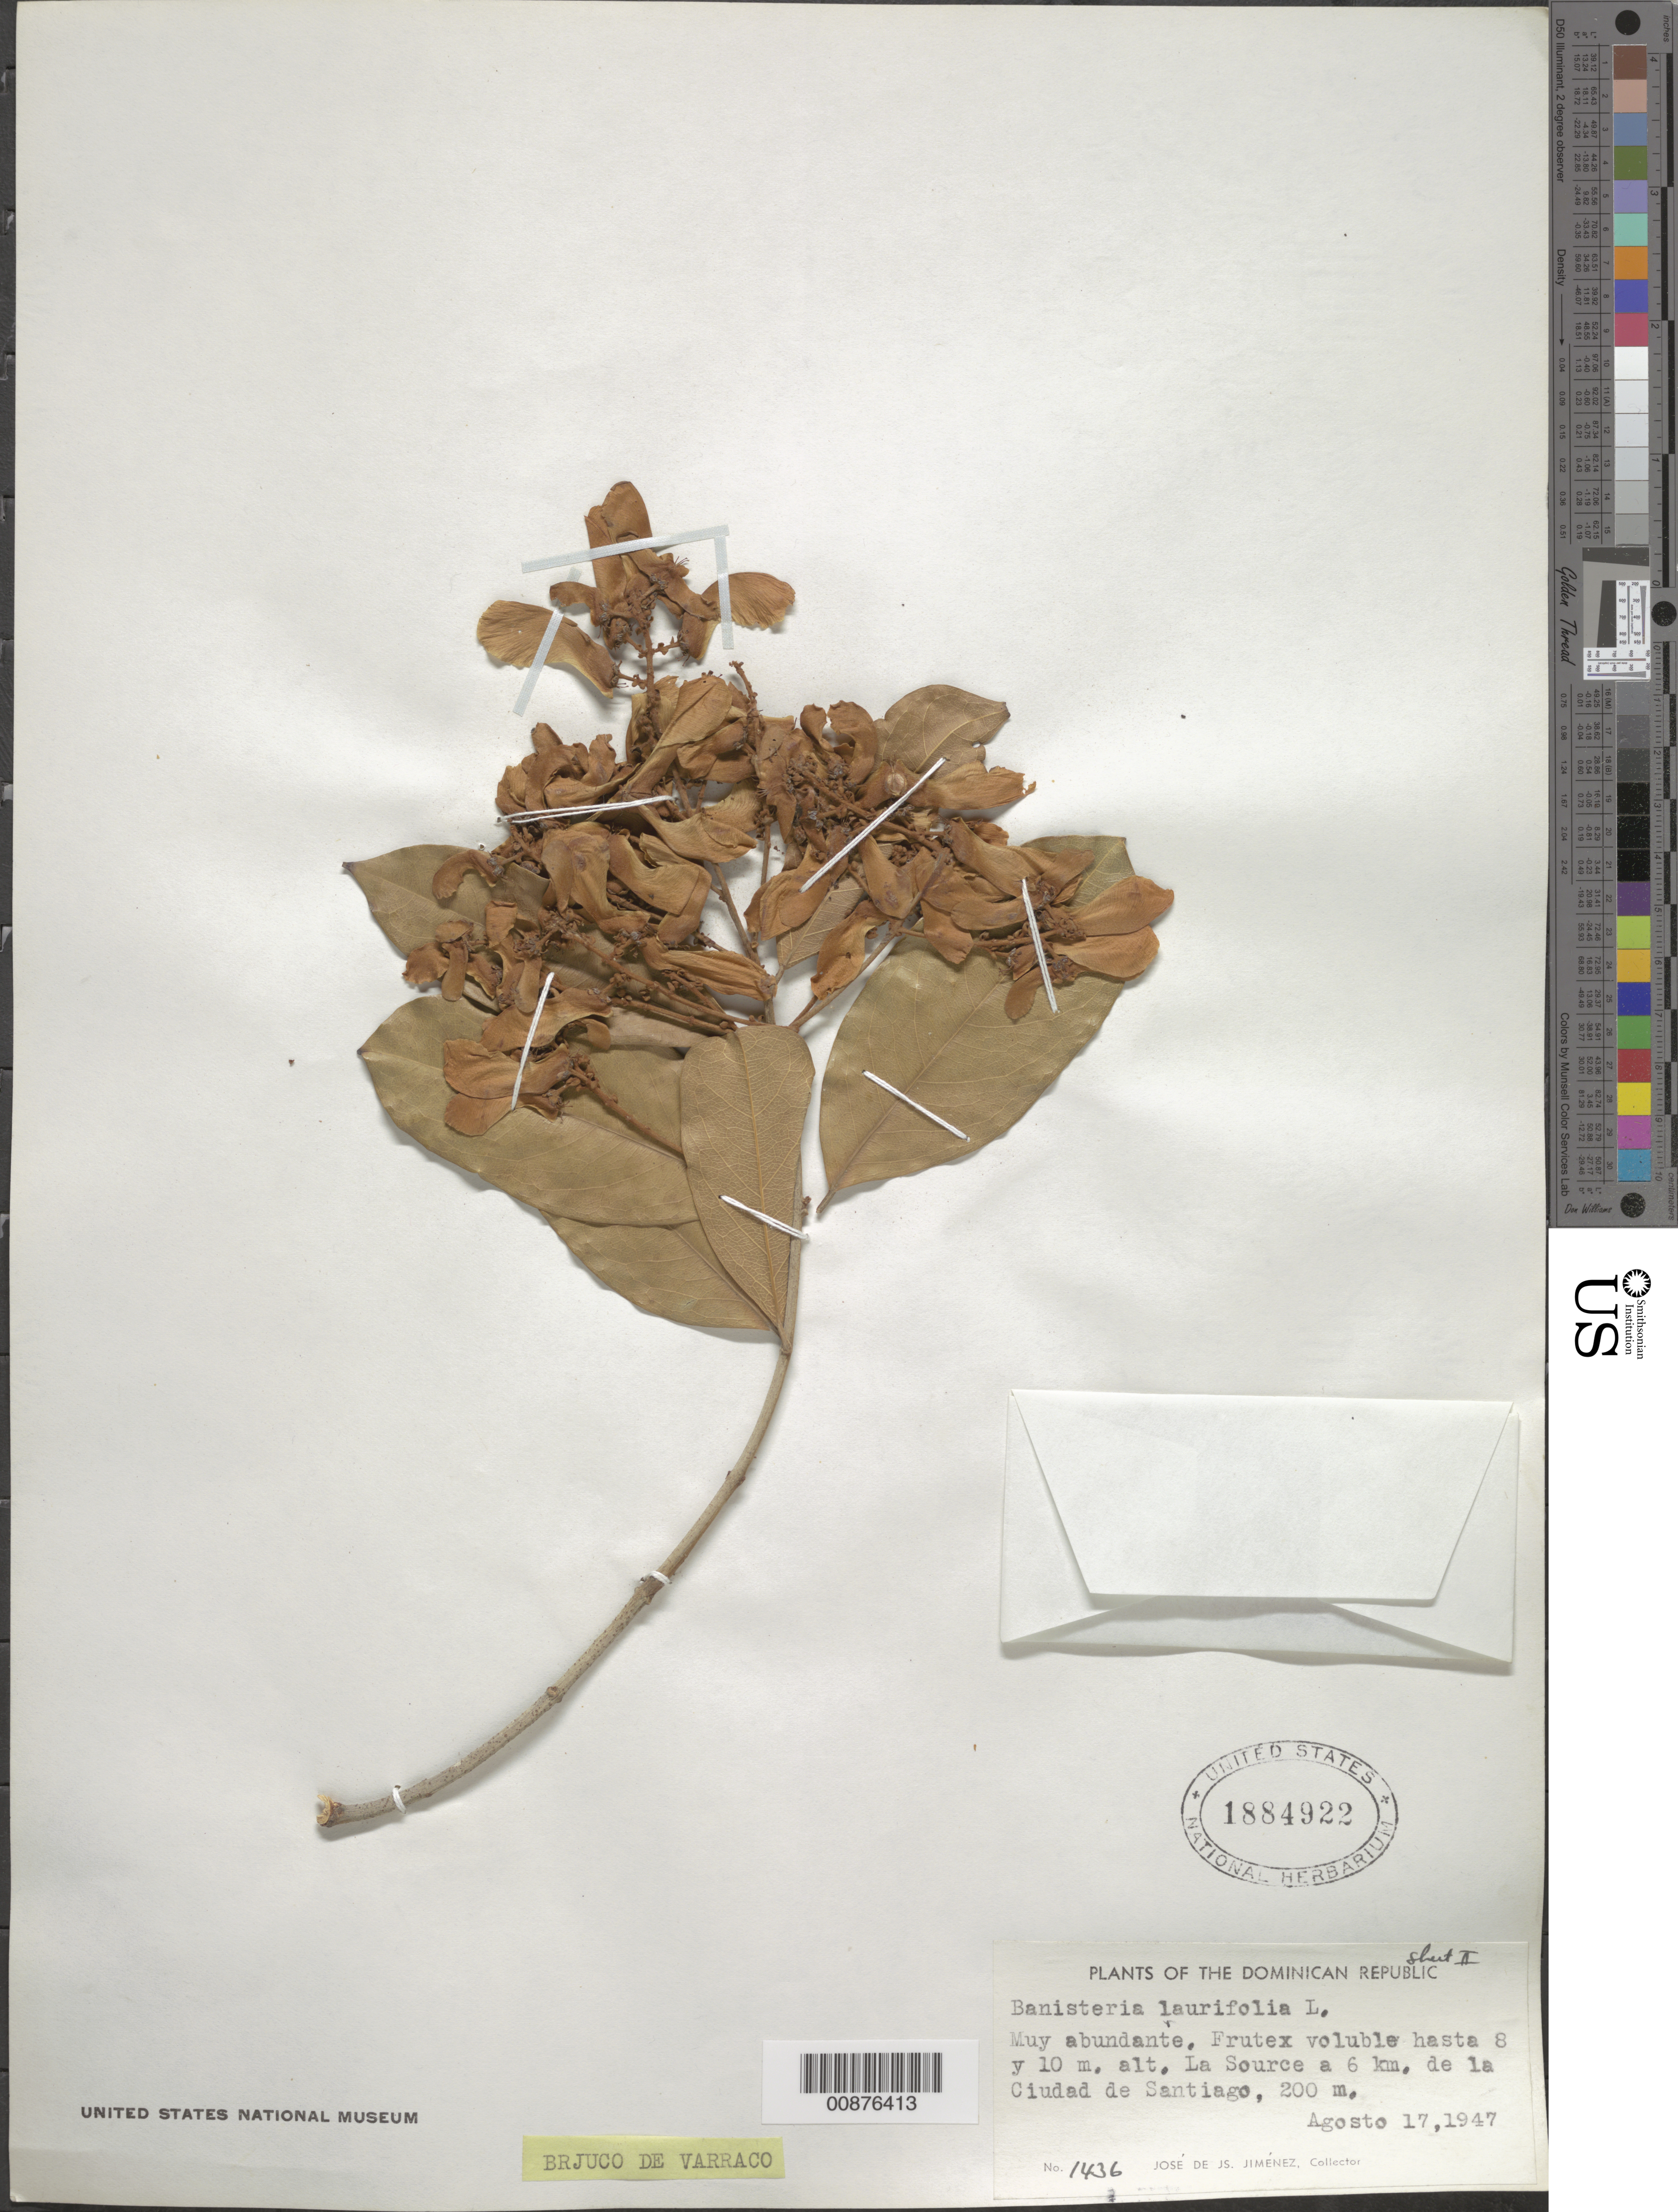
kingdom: Plantae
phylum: Tracheophyta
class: Magnoliopsida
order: Malpighiales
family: Malpighiaceae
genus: Heteropterys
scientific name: Heteropterys laurifolia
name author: (L.) A. Juss.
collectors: J. J. Jiménez Almonte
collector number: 1436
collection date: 1947-08-17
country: Dominican Republic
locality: La Source a 6 km, de la Ciudad de Santiago.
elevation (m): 200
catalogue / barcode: US 1884922